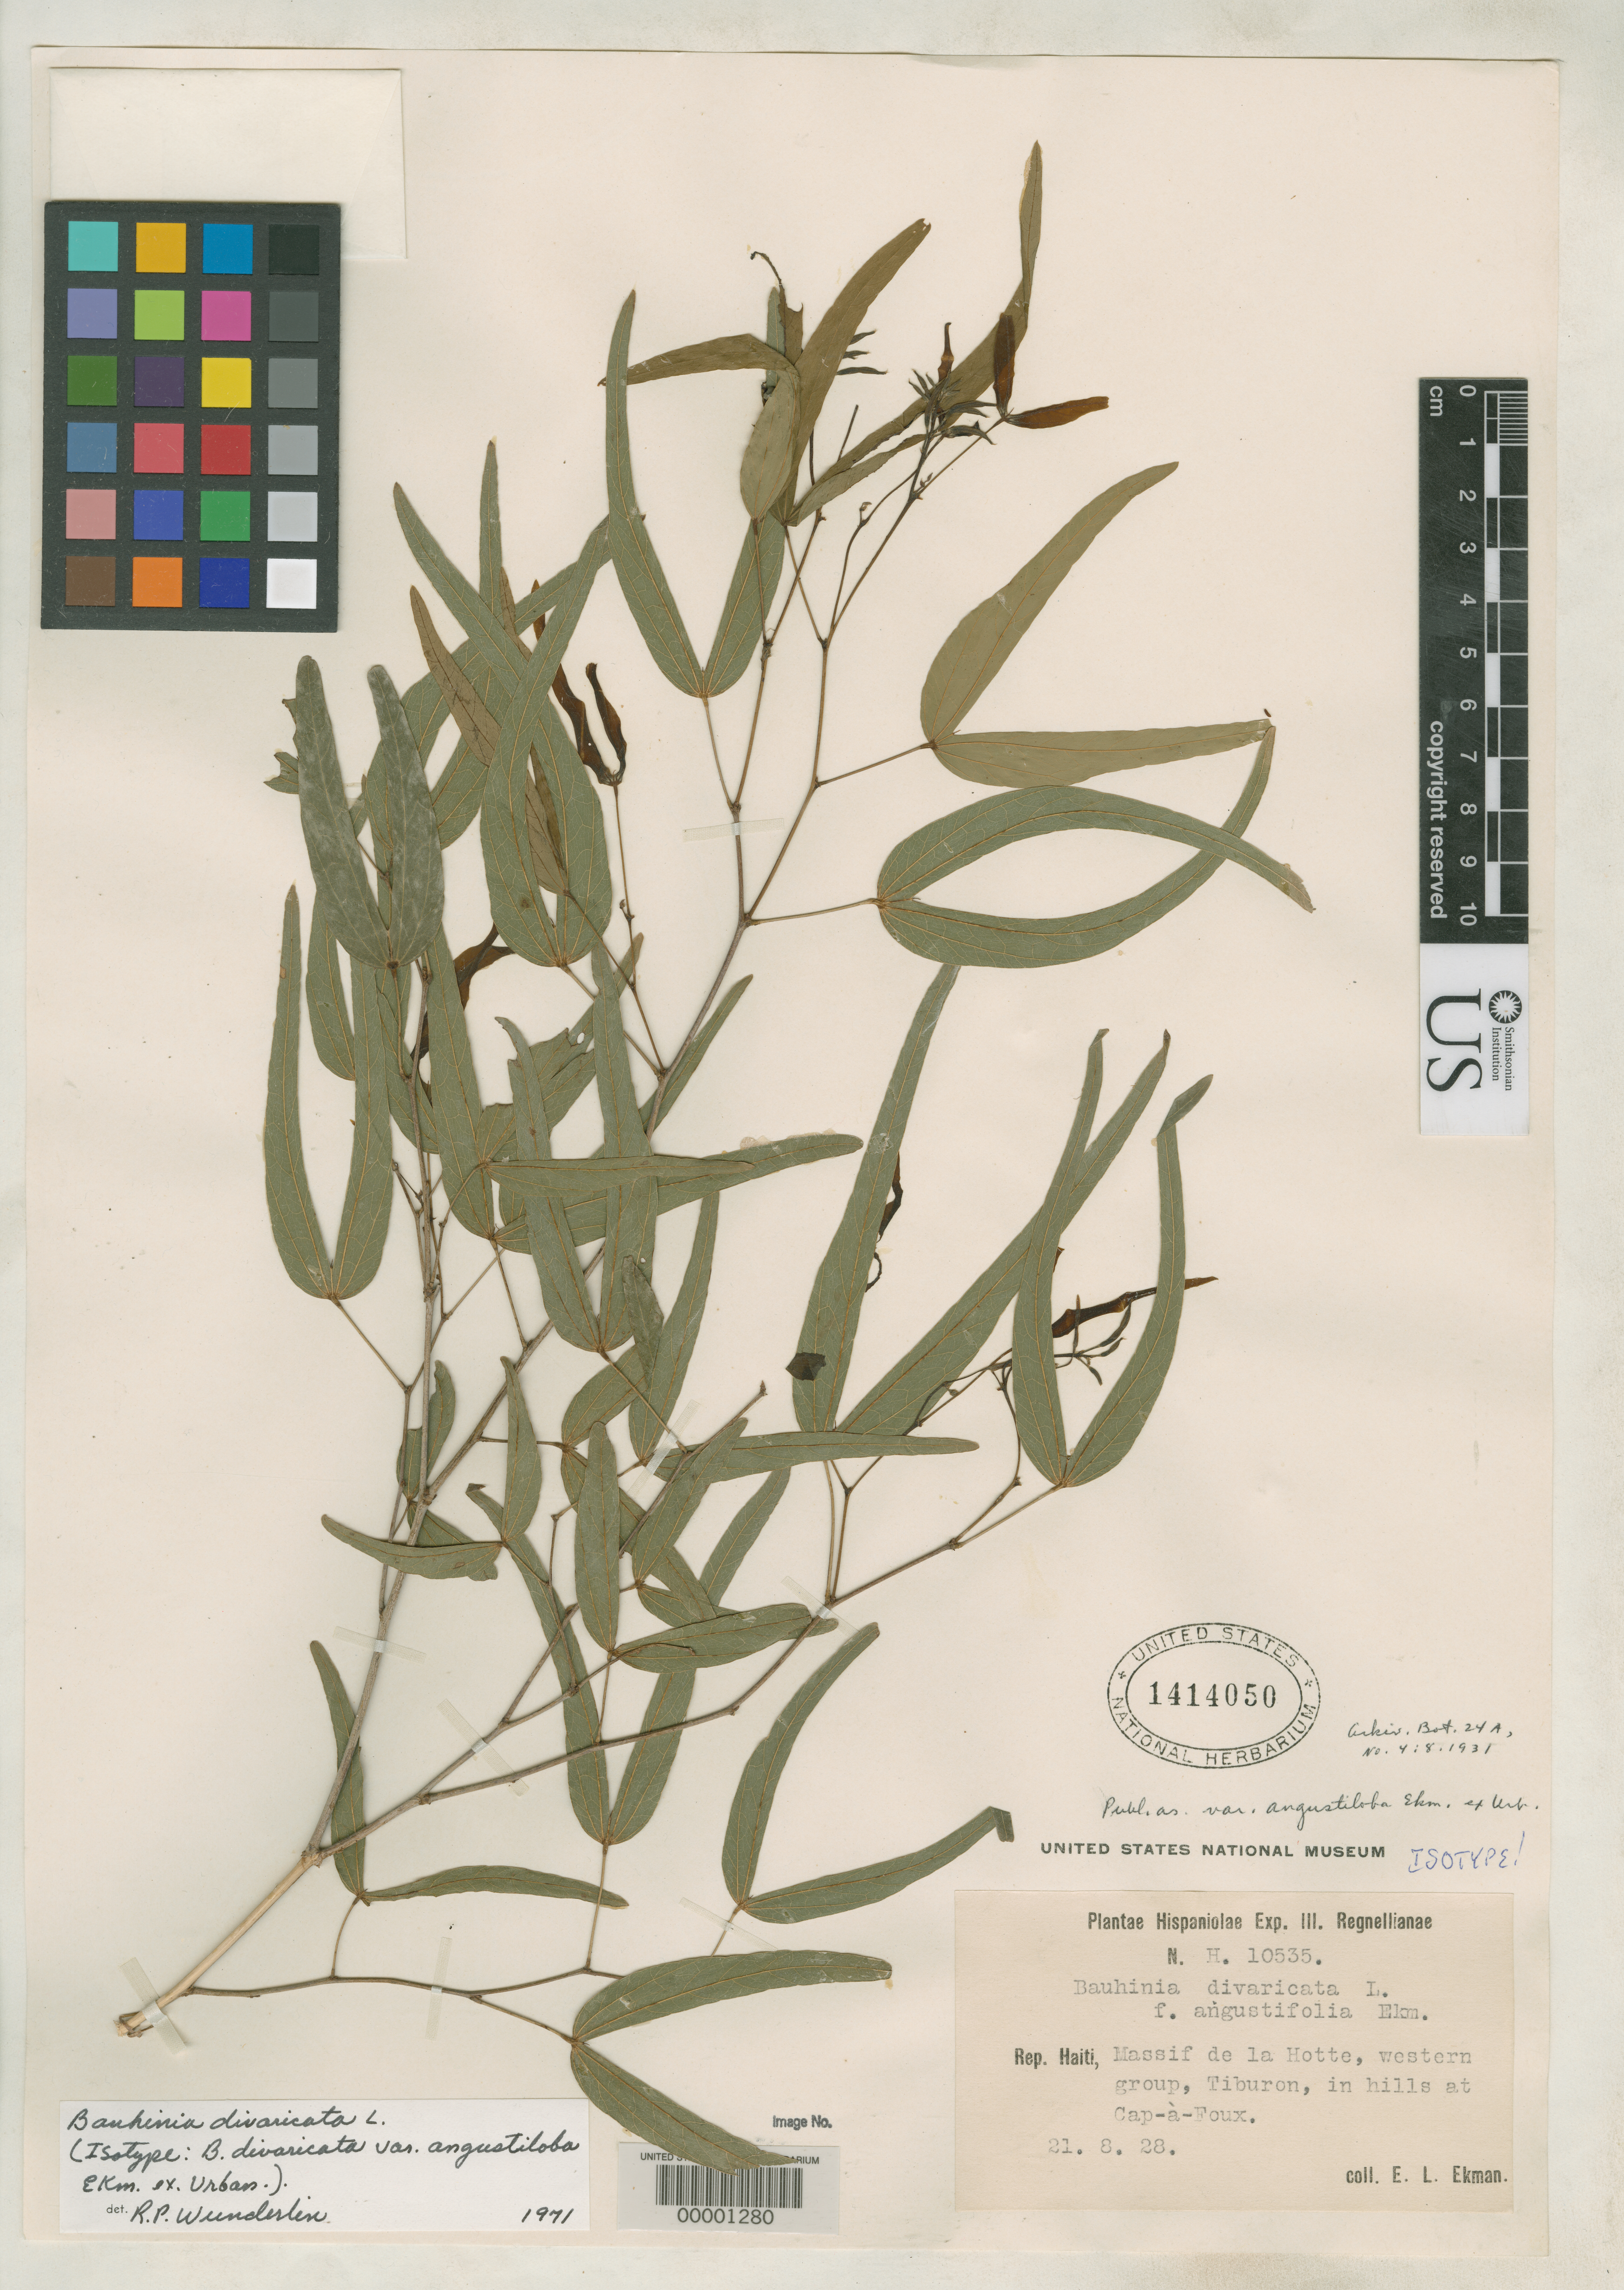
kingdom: Plantae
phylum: Tracheophyta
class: Magnoliopsida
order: Fabales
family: Fabaceae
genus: Bauhinia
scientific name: Bauhinia divaricata var. angustiloba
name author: Ekman ex Urb.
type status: Isotype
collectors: E. L. Ekman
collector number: H 10535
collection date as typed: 21 Aug 1928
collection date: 1928-08-21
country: Haiti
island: Hispaniola Island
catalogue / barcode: US 1414050